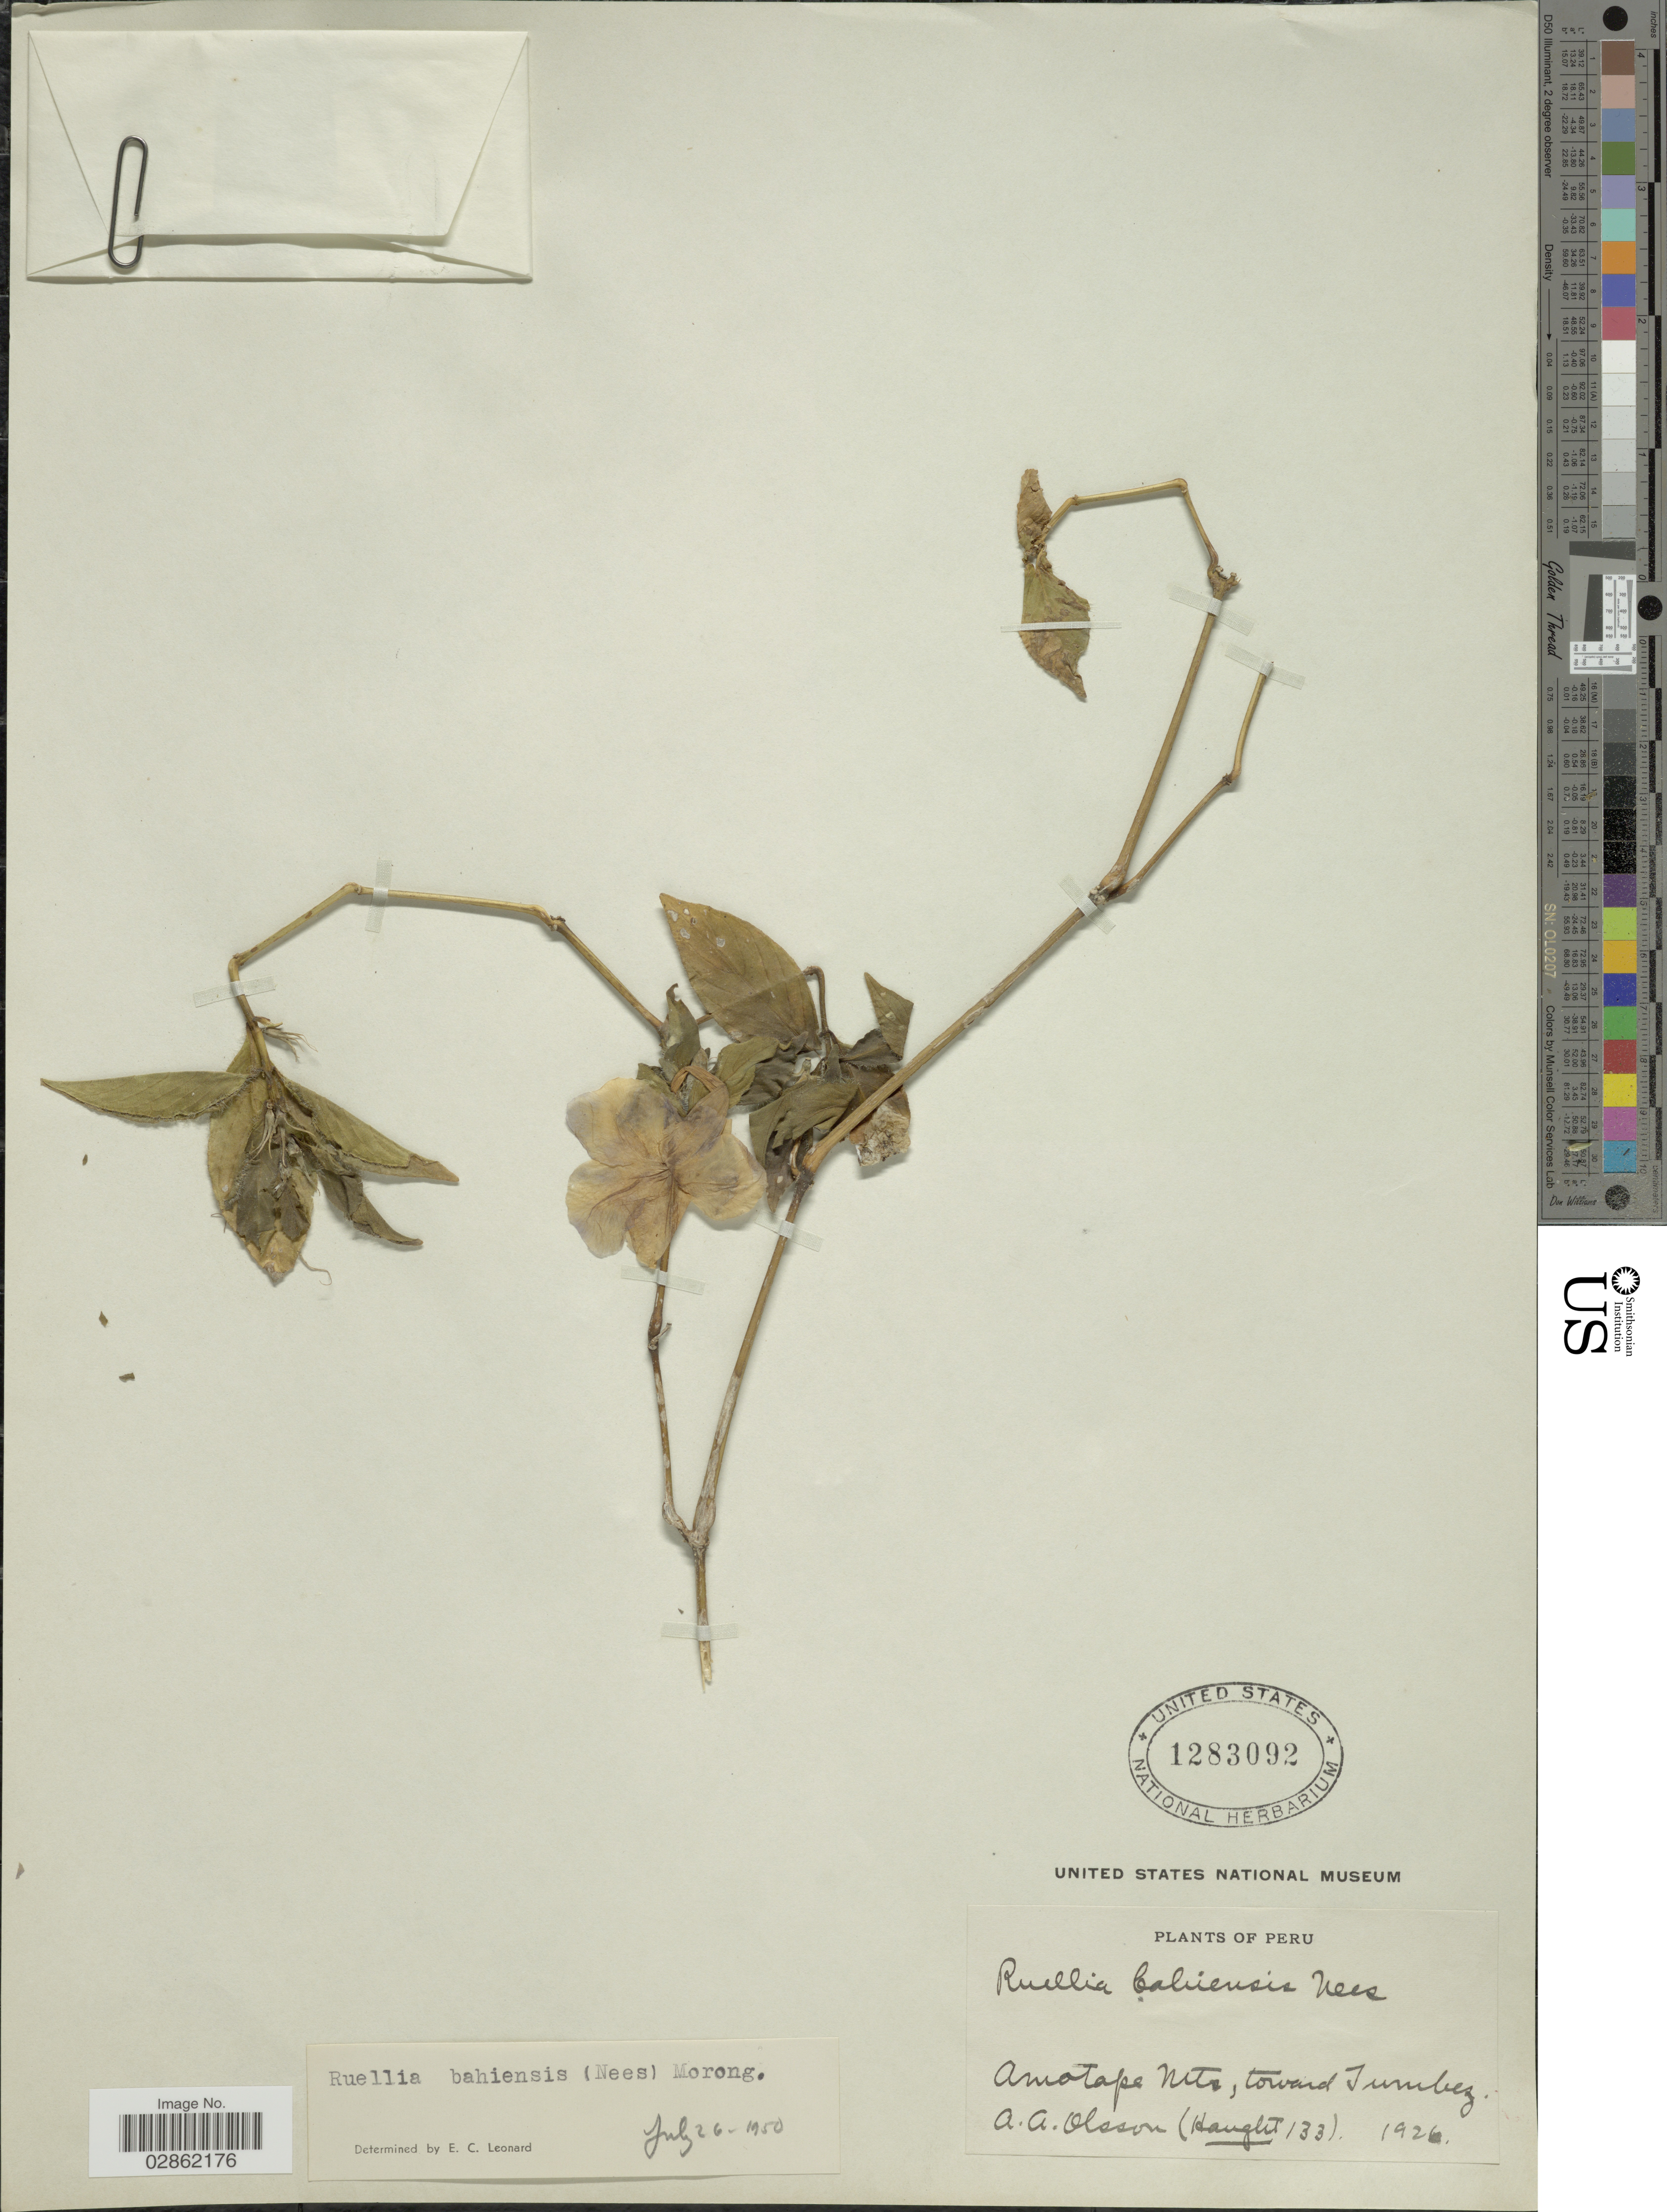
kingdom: Plantae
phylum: Tracheophyta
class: Magnoliopsida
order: Lamiales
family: Acanthaceae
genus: Ruellia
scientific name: Ruellia spectabilis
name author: (Hook.) G. Nicholson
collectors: A. Olsson & -. Haught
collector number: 133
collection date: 1926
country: Peru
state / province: Tumbes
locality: Amotape Mts, toward Tumbez.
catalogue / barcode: US 1283092